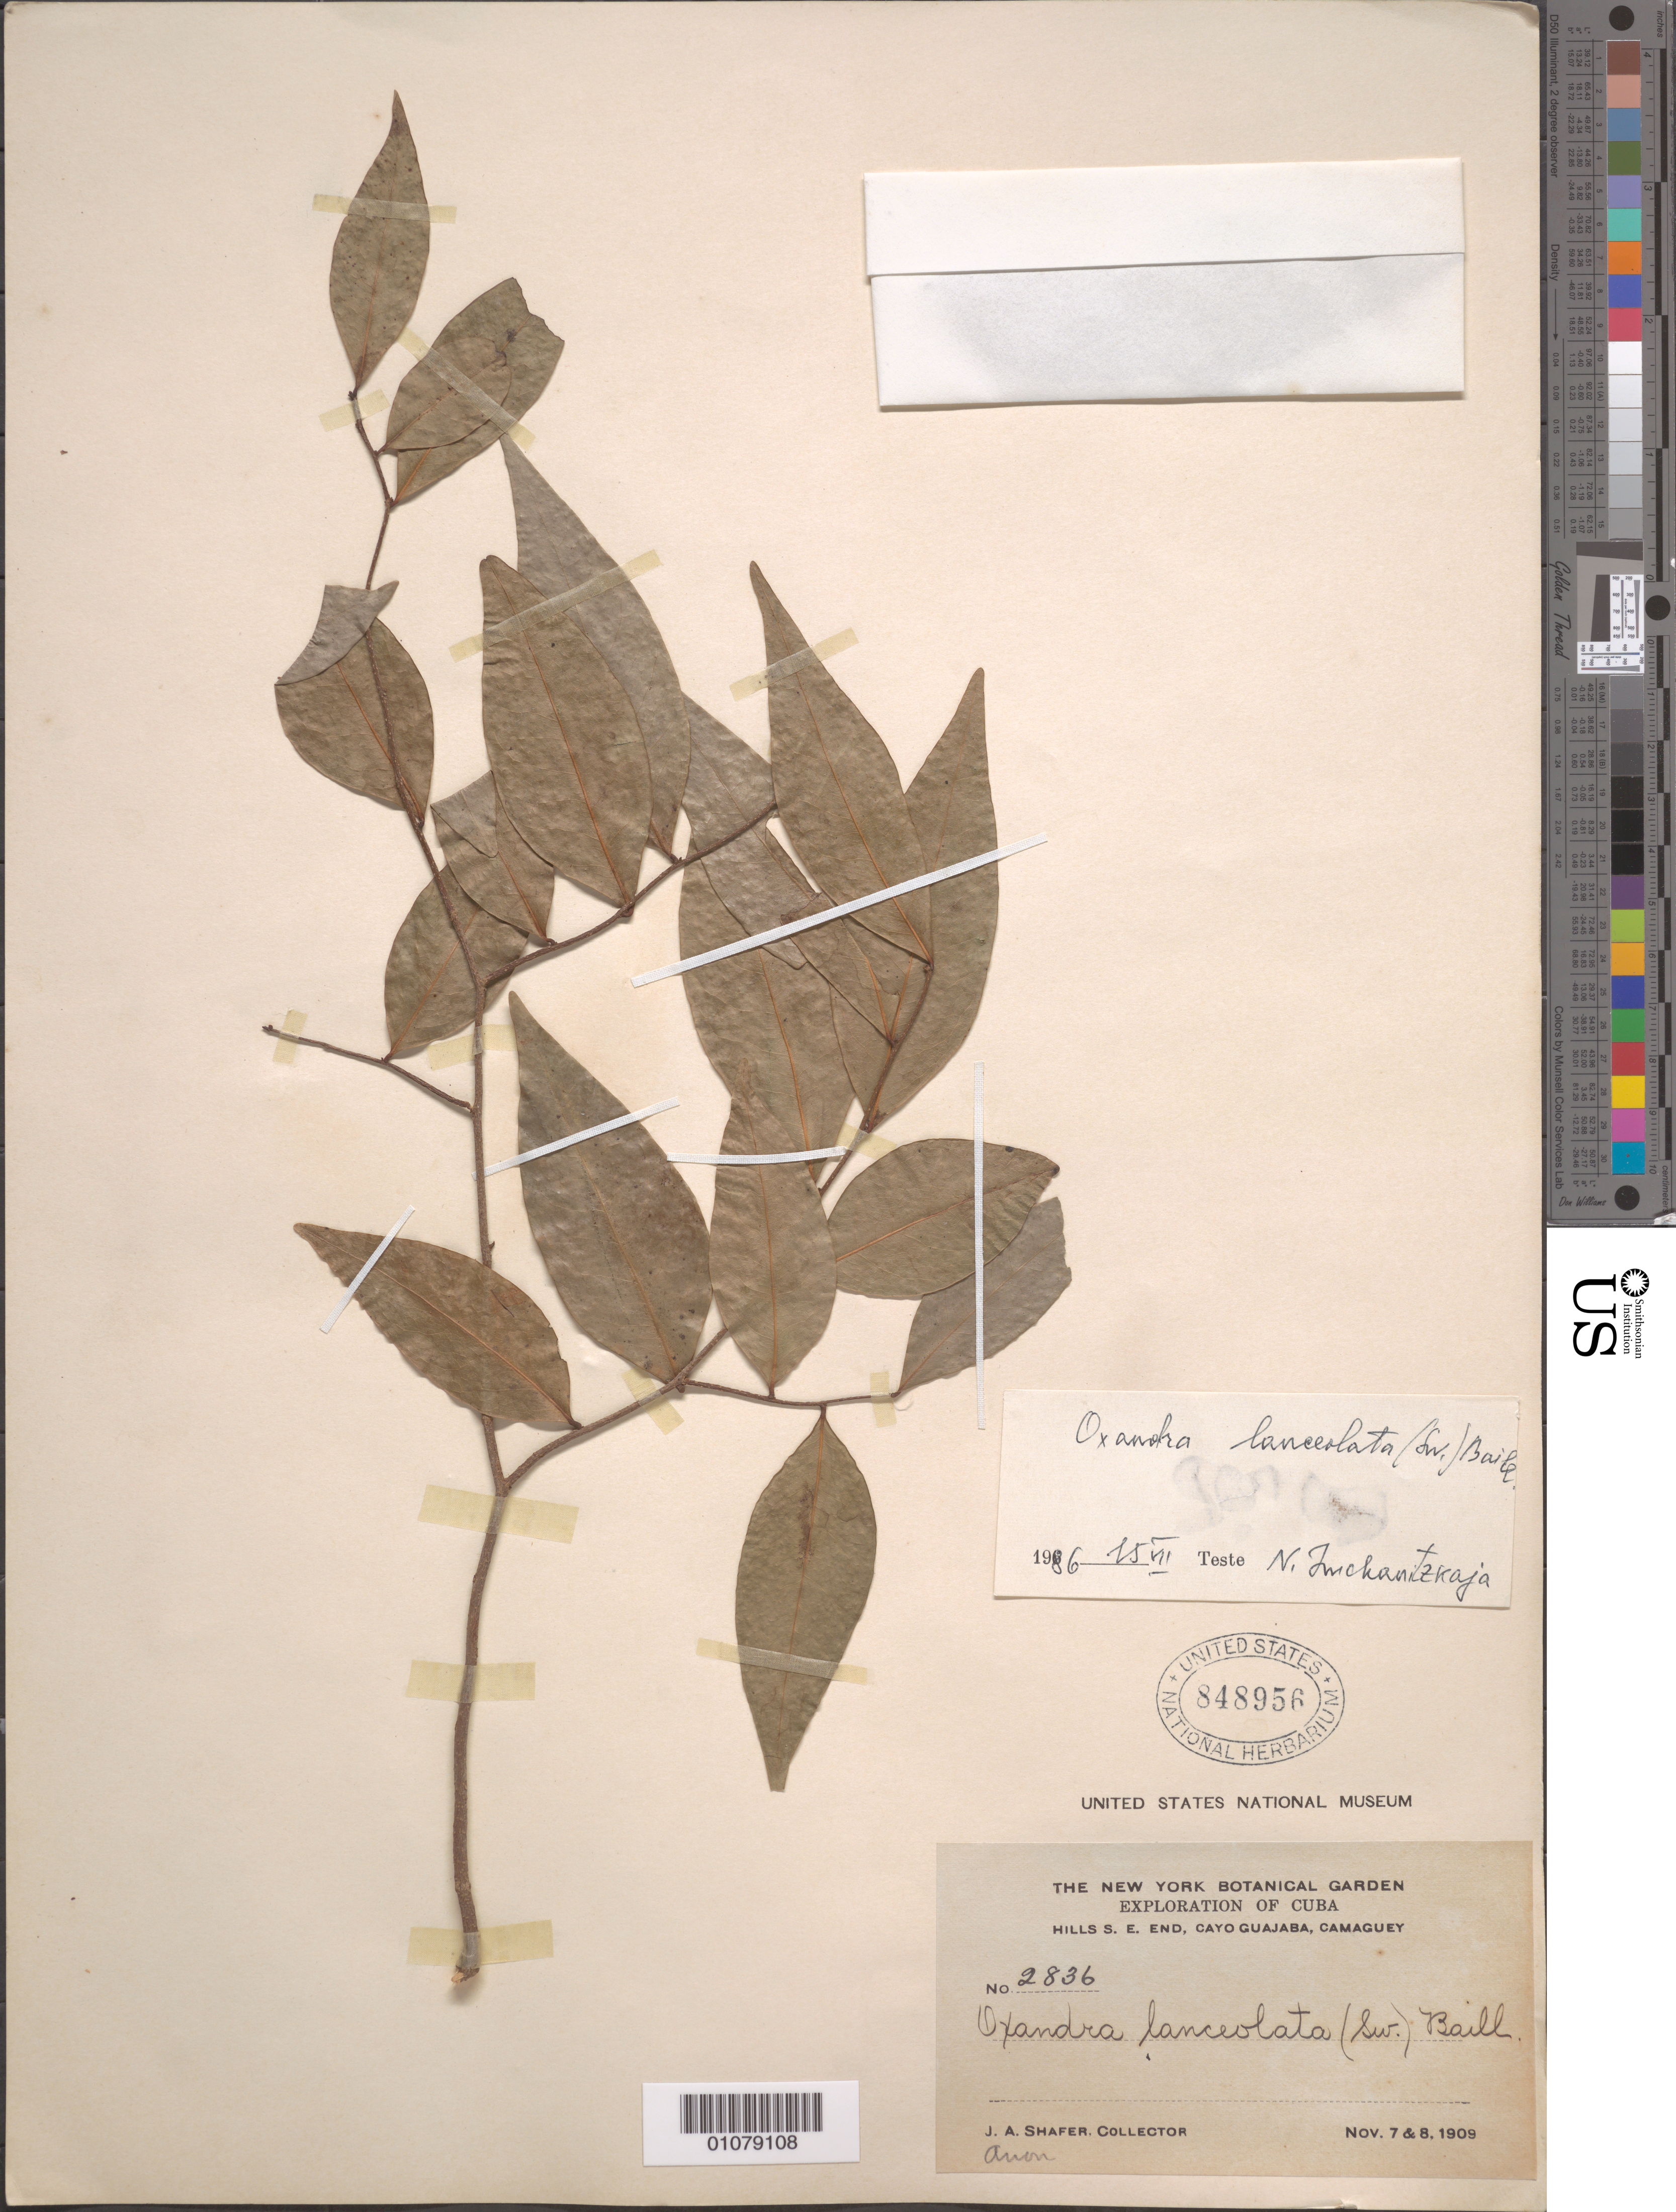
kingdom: Plantae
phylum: Tracheophyta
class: Magnoliopsida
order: Magnoliales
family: Annonaceae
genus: Oxandra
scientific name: Oxandra lanceolata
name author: (Sw.) Baill.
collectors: J. A. Shafer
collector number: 2836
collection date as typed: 07 Nov 1909 and 08 Nov 1909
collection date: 1909-11-07,1909-11-08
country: Cuba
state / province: Camagüey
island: Cuba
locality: Hills S E End, Cayo Guajaba, Camaguey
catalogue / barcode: US 848956